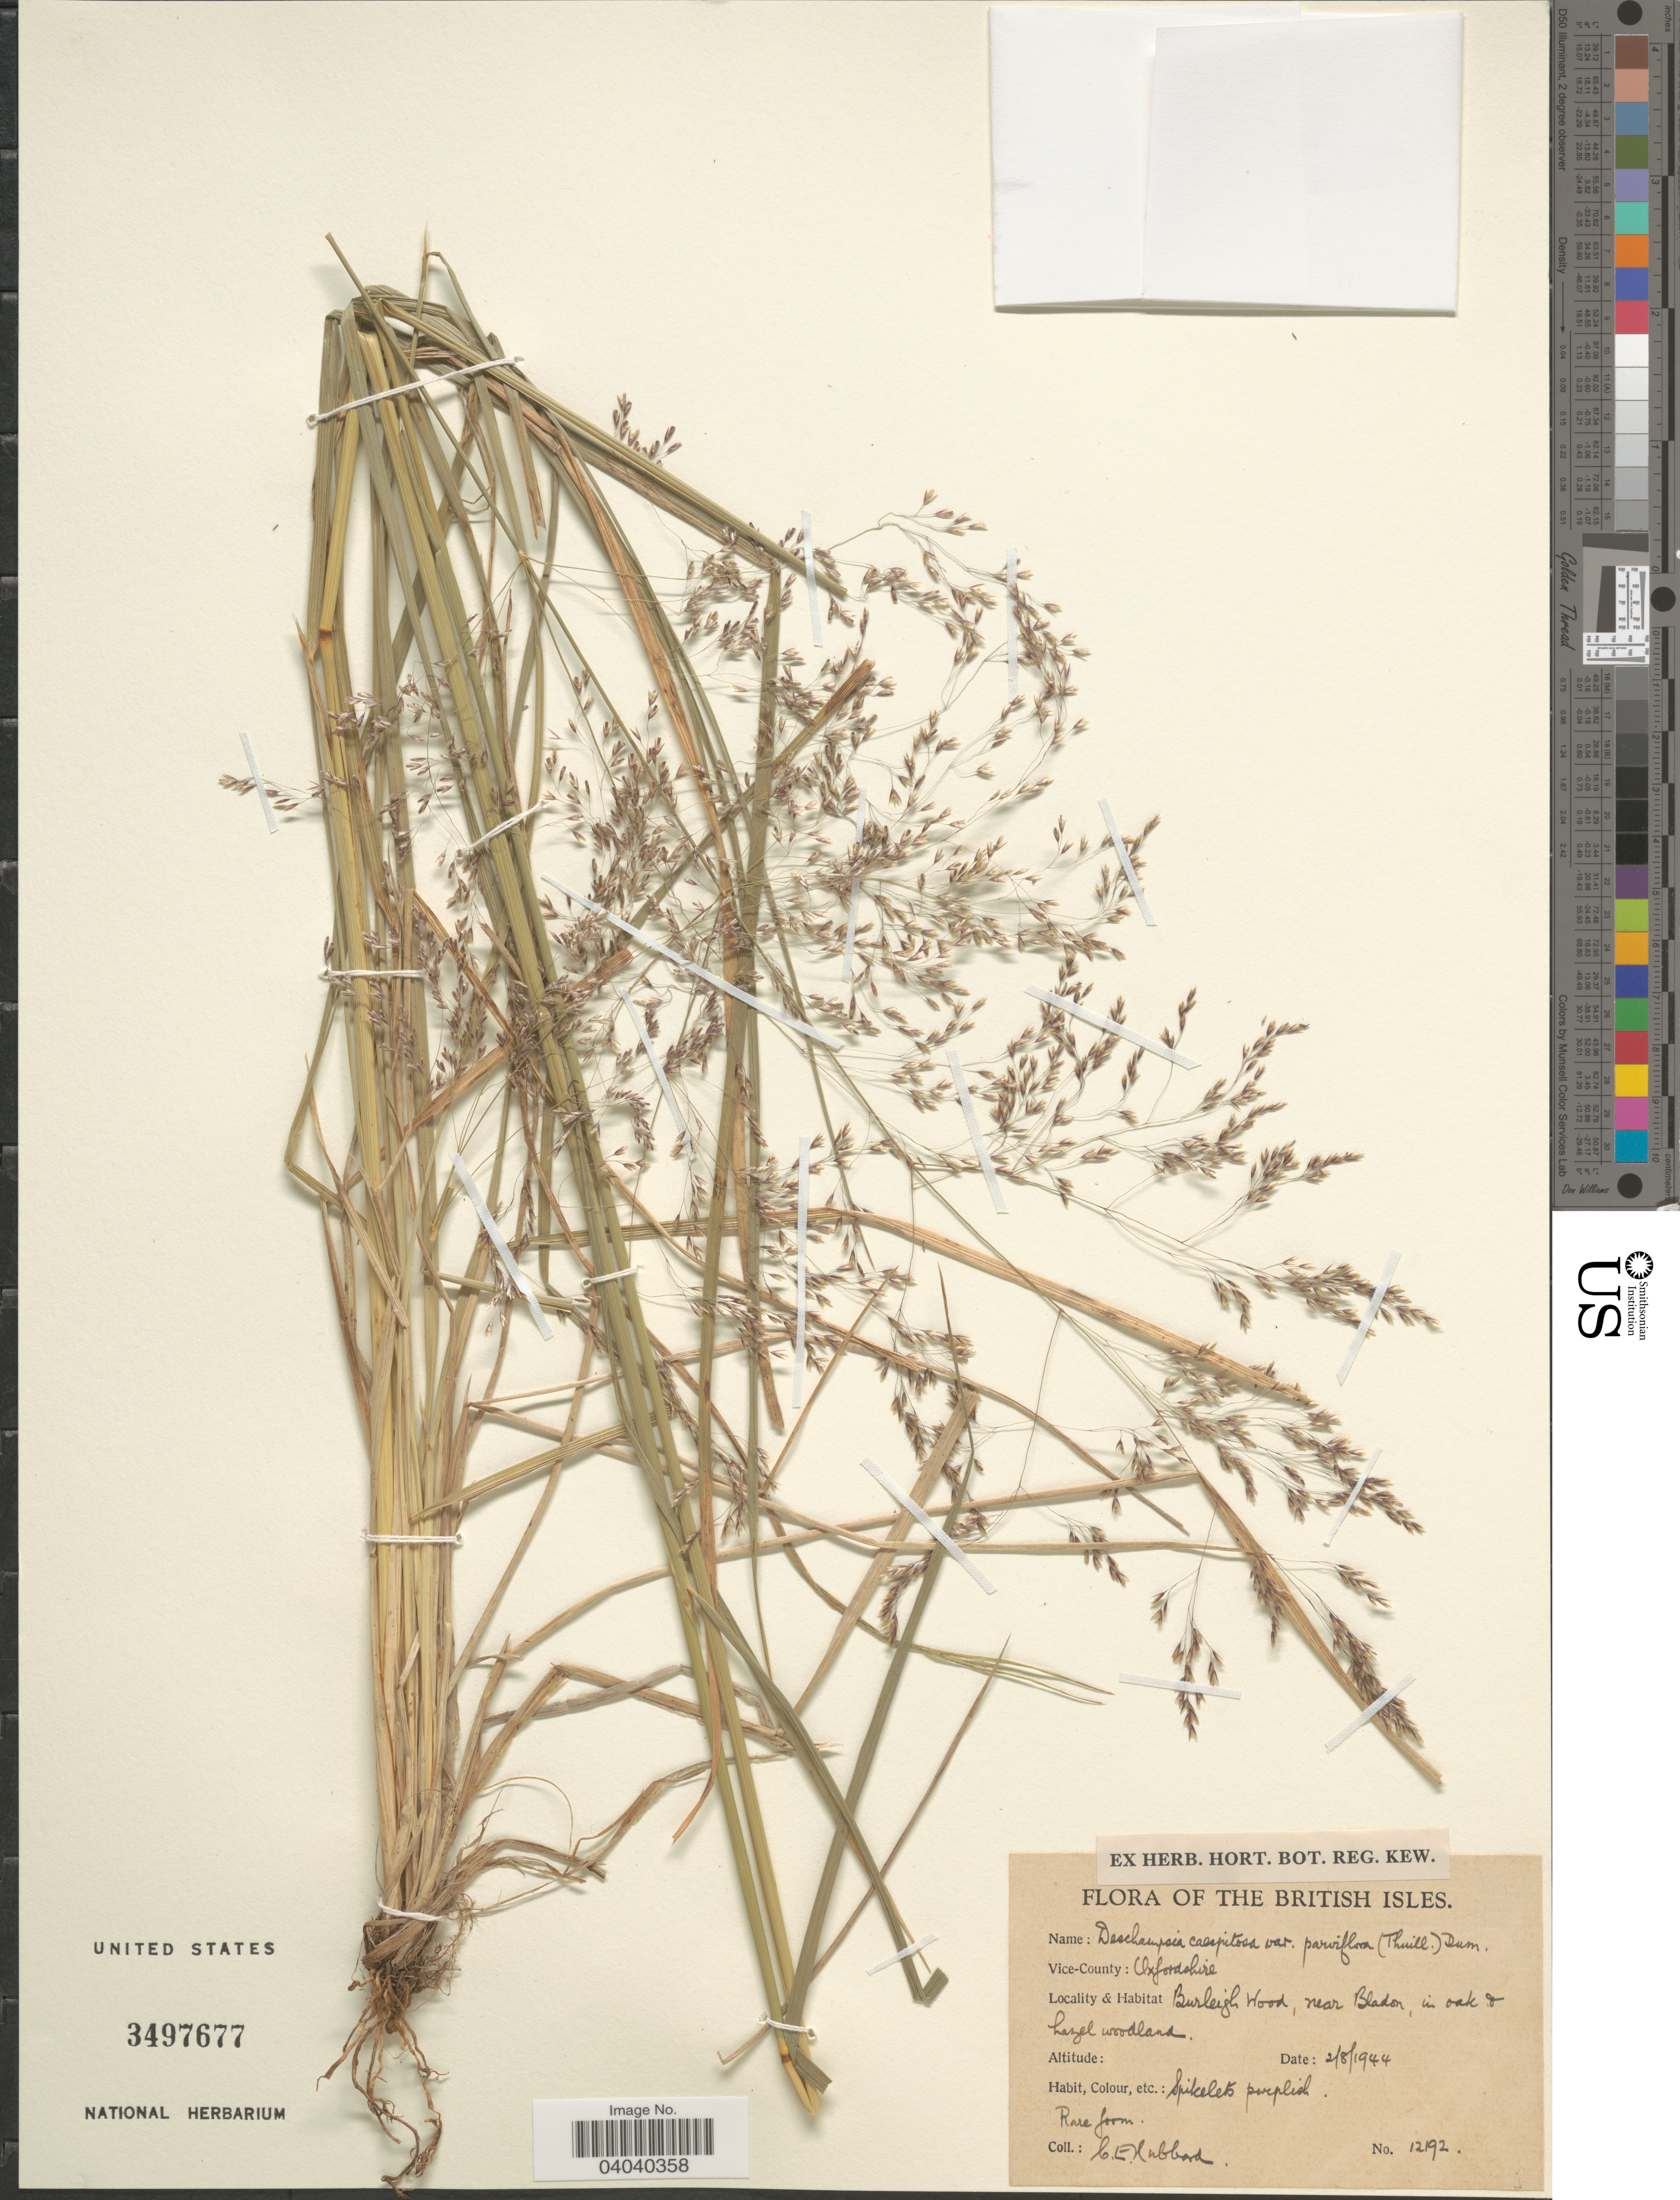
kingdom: Plantae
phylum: Tracheophyta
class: Liliopsida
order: Poales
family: Poaceae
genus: Deschampsia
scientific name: Deschampsia cespitosa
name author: (L.) P. Beauv.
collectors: C. E. Hubbard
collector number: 12192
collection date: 1944-08-02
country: United Kingdom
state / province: England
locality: The British Isles. Vice-County: Oxfordshire. Burleigh Wood, near Bladon.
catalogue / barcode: US 3497677